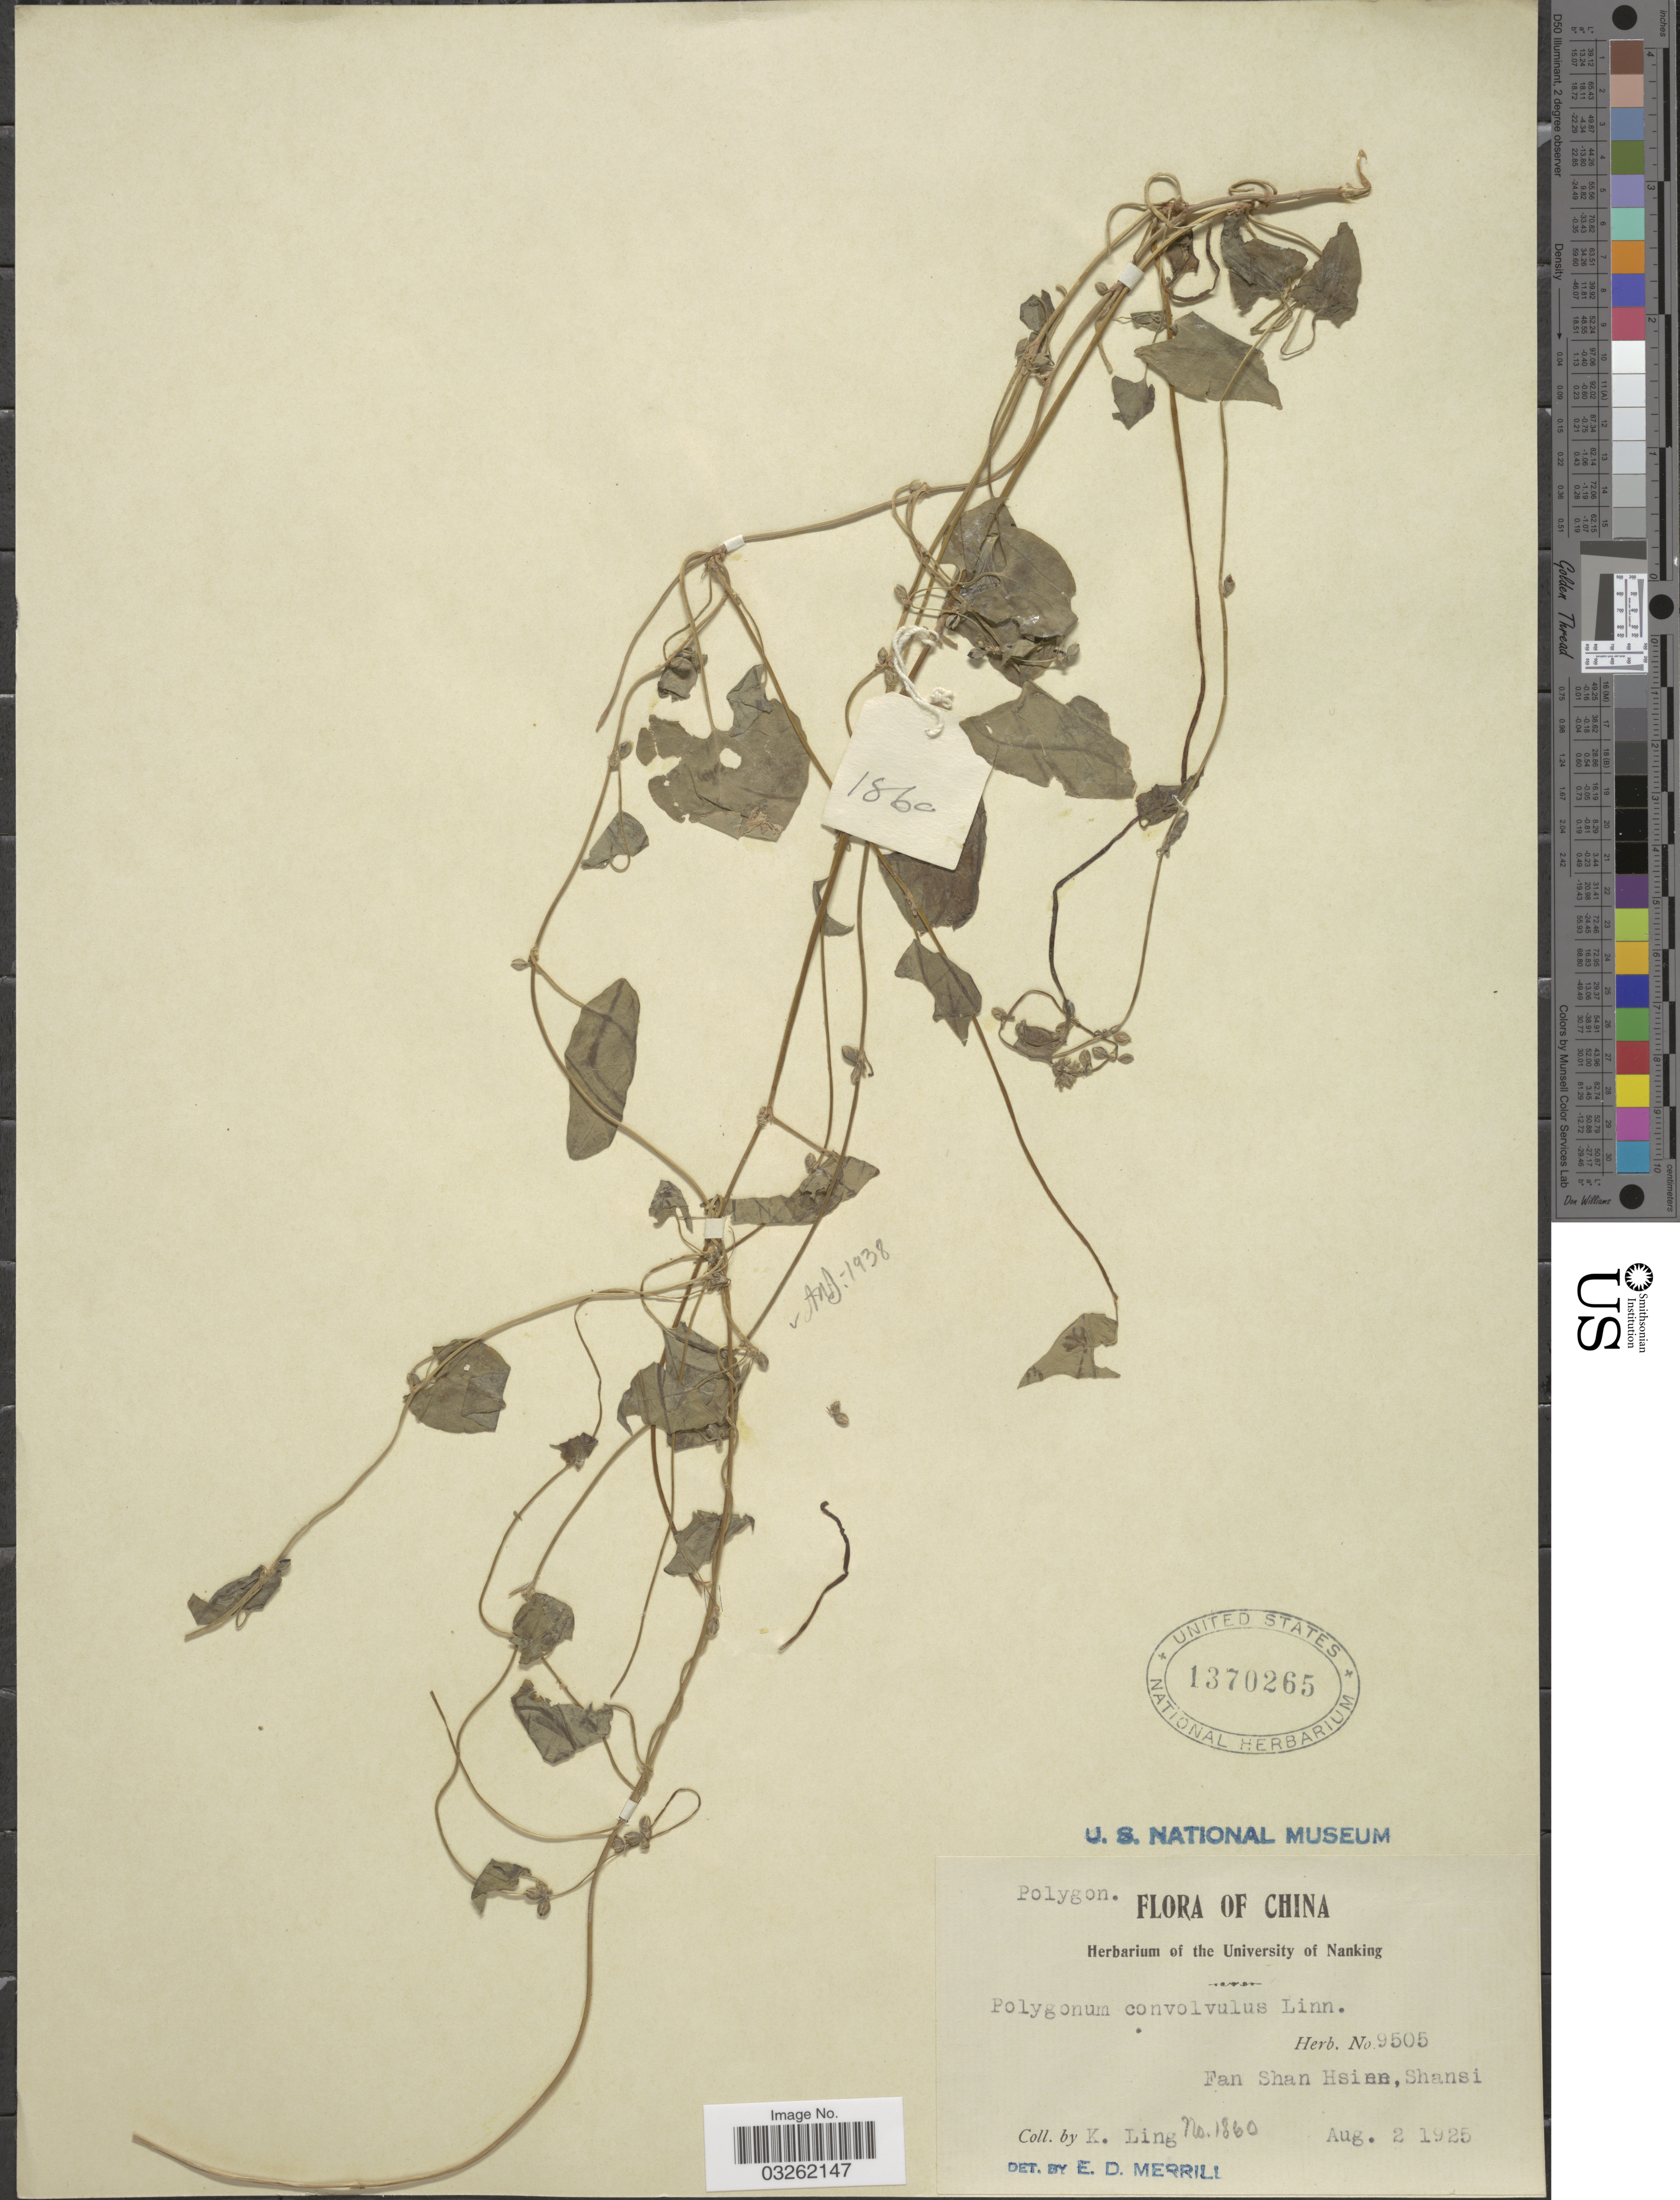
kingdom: Plantae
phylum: Tracheophyta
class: Magnoliopsida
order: Caryophyllales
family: Polygonaceae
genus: Fallopia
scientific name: Fallopia convolvulus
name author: (L.) Á. Löve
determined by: Strong, M. T., (US), Smithsonian Institution - National Museum of Natural History (UNITED STATES)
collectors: K. Ling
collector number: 1860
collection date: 1925-08-02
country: China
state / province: Shanxi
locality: Fan Shan Hsien, Shansi.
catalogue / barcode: US 1370265